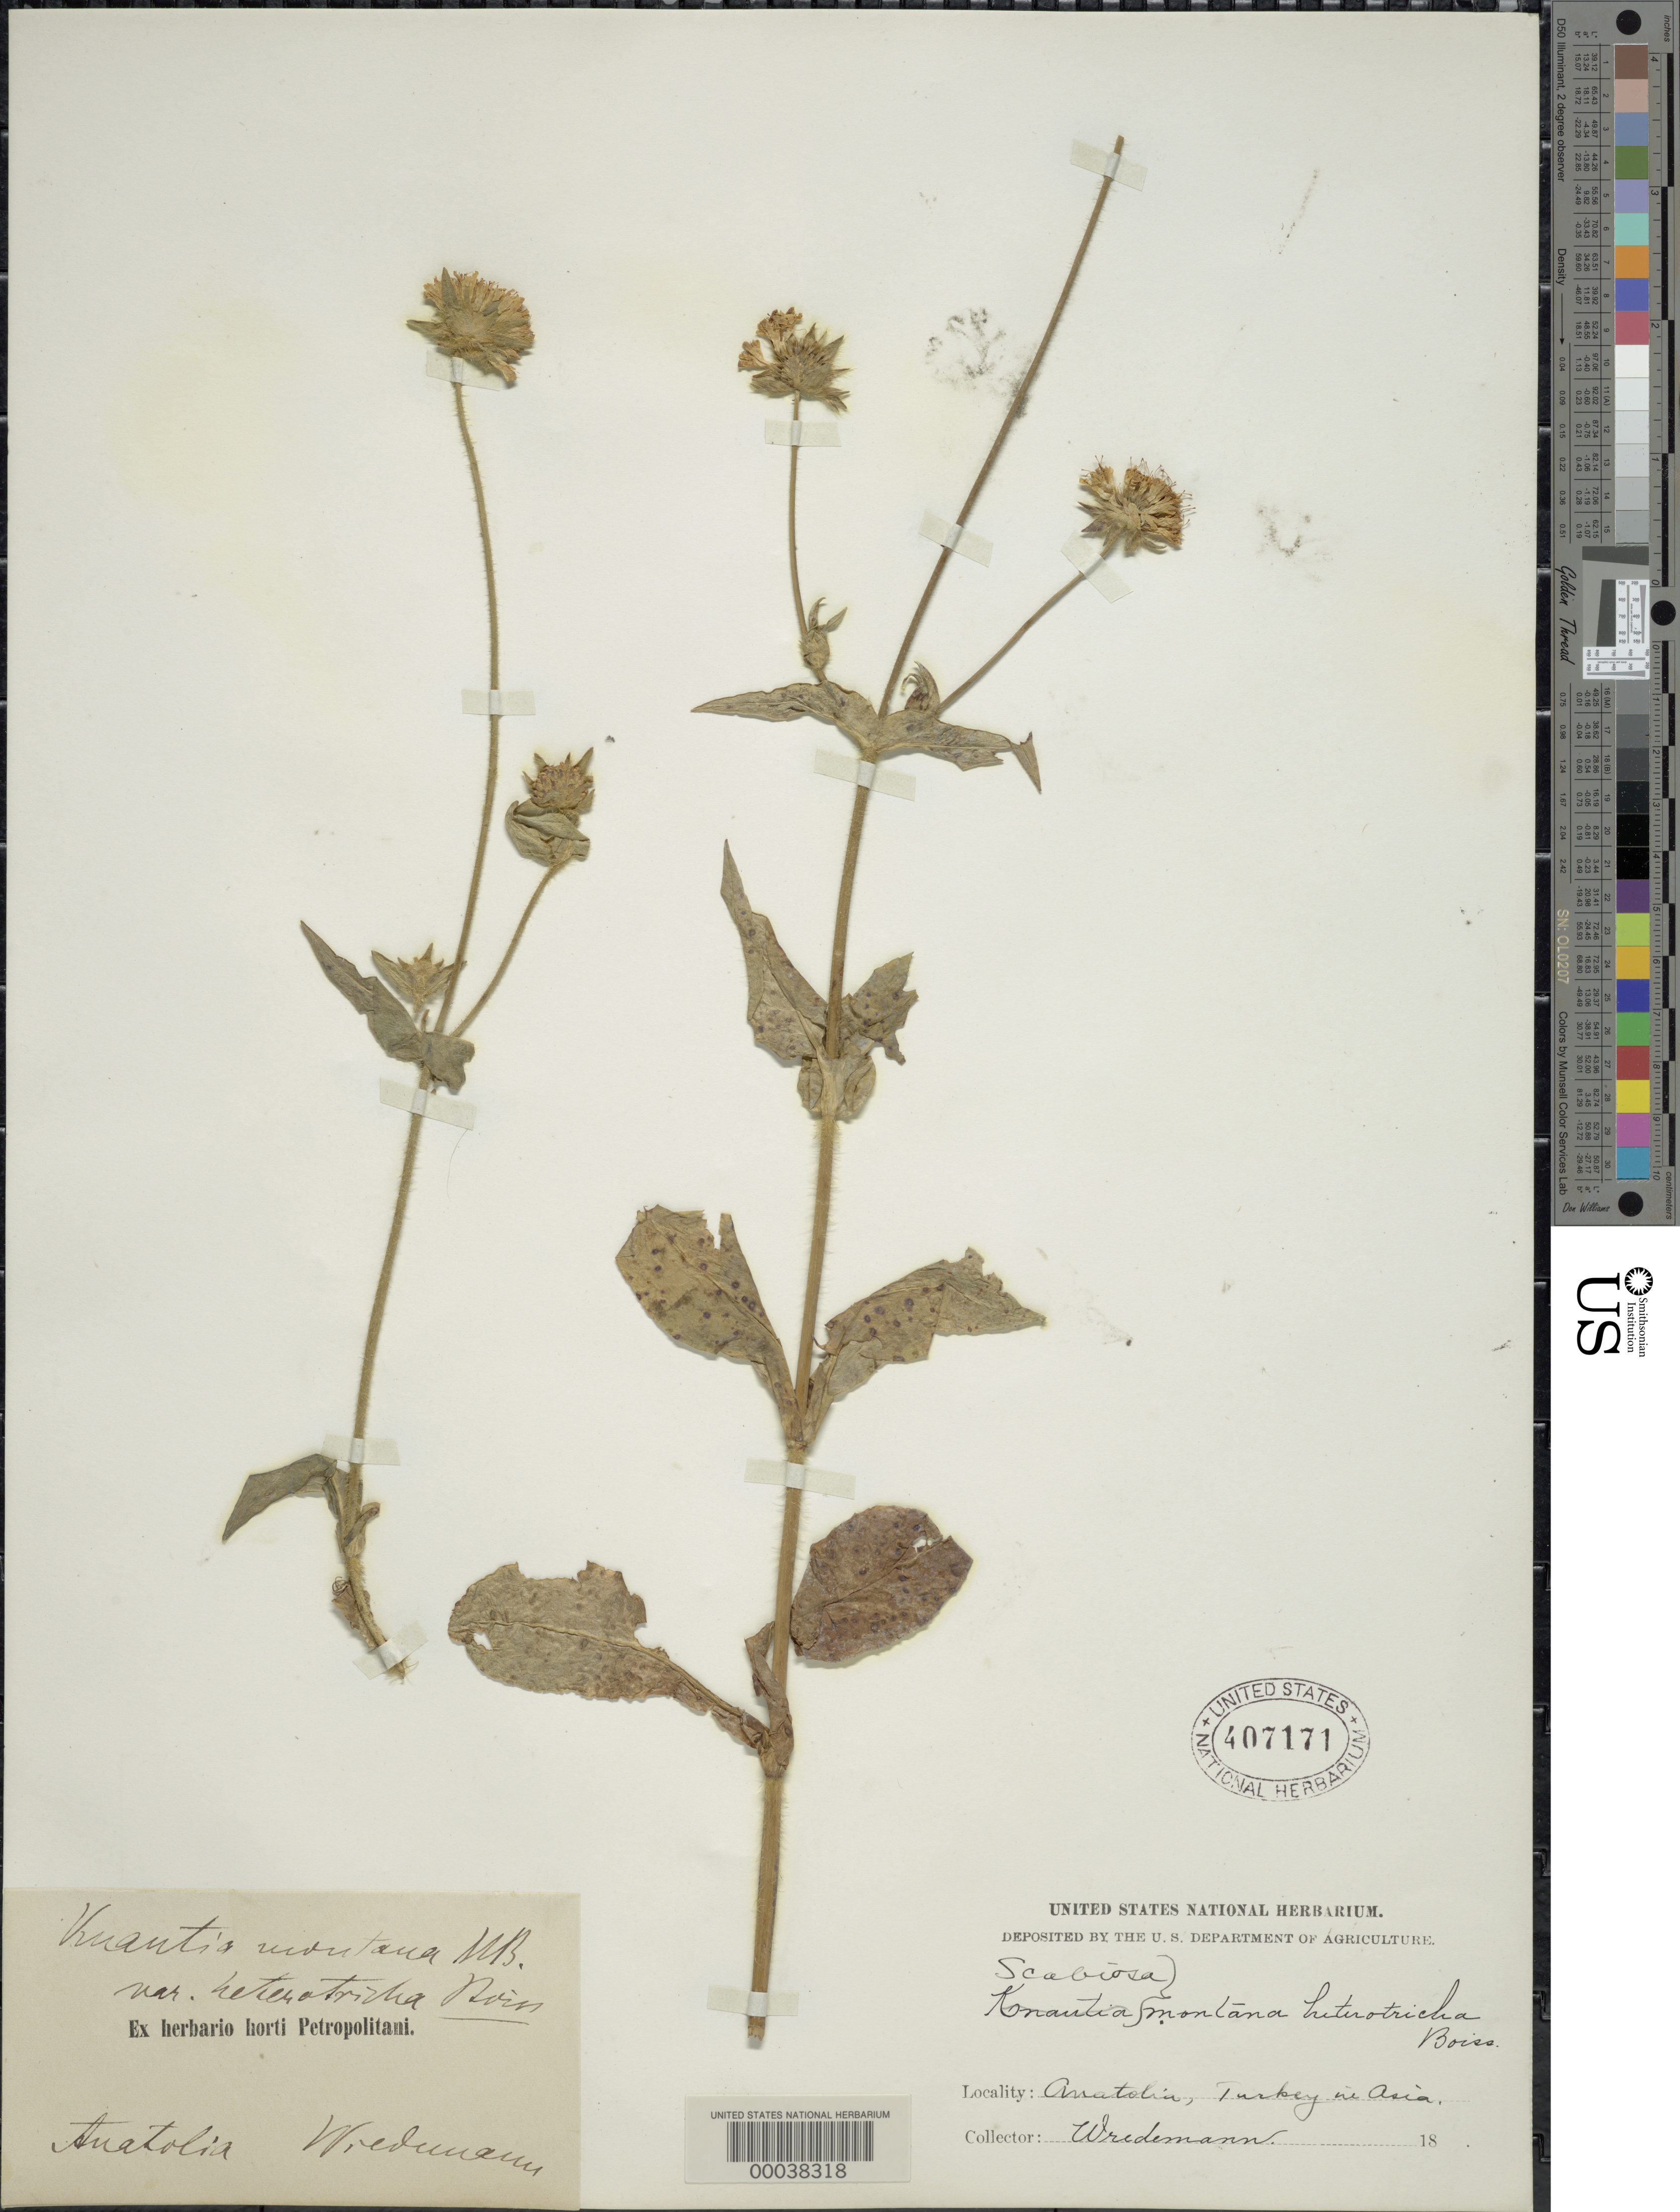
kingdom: Plantae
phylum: Tracheophyta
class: Magnoliopsida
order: Dipsacales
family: Caprifoliaceae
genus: Knautia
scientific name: Knautia heterotricha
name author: (Boiss.) K. Koch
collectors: -. Wredemann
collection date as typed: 18--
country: Turkey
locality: Anatolia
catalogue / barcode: US 407171